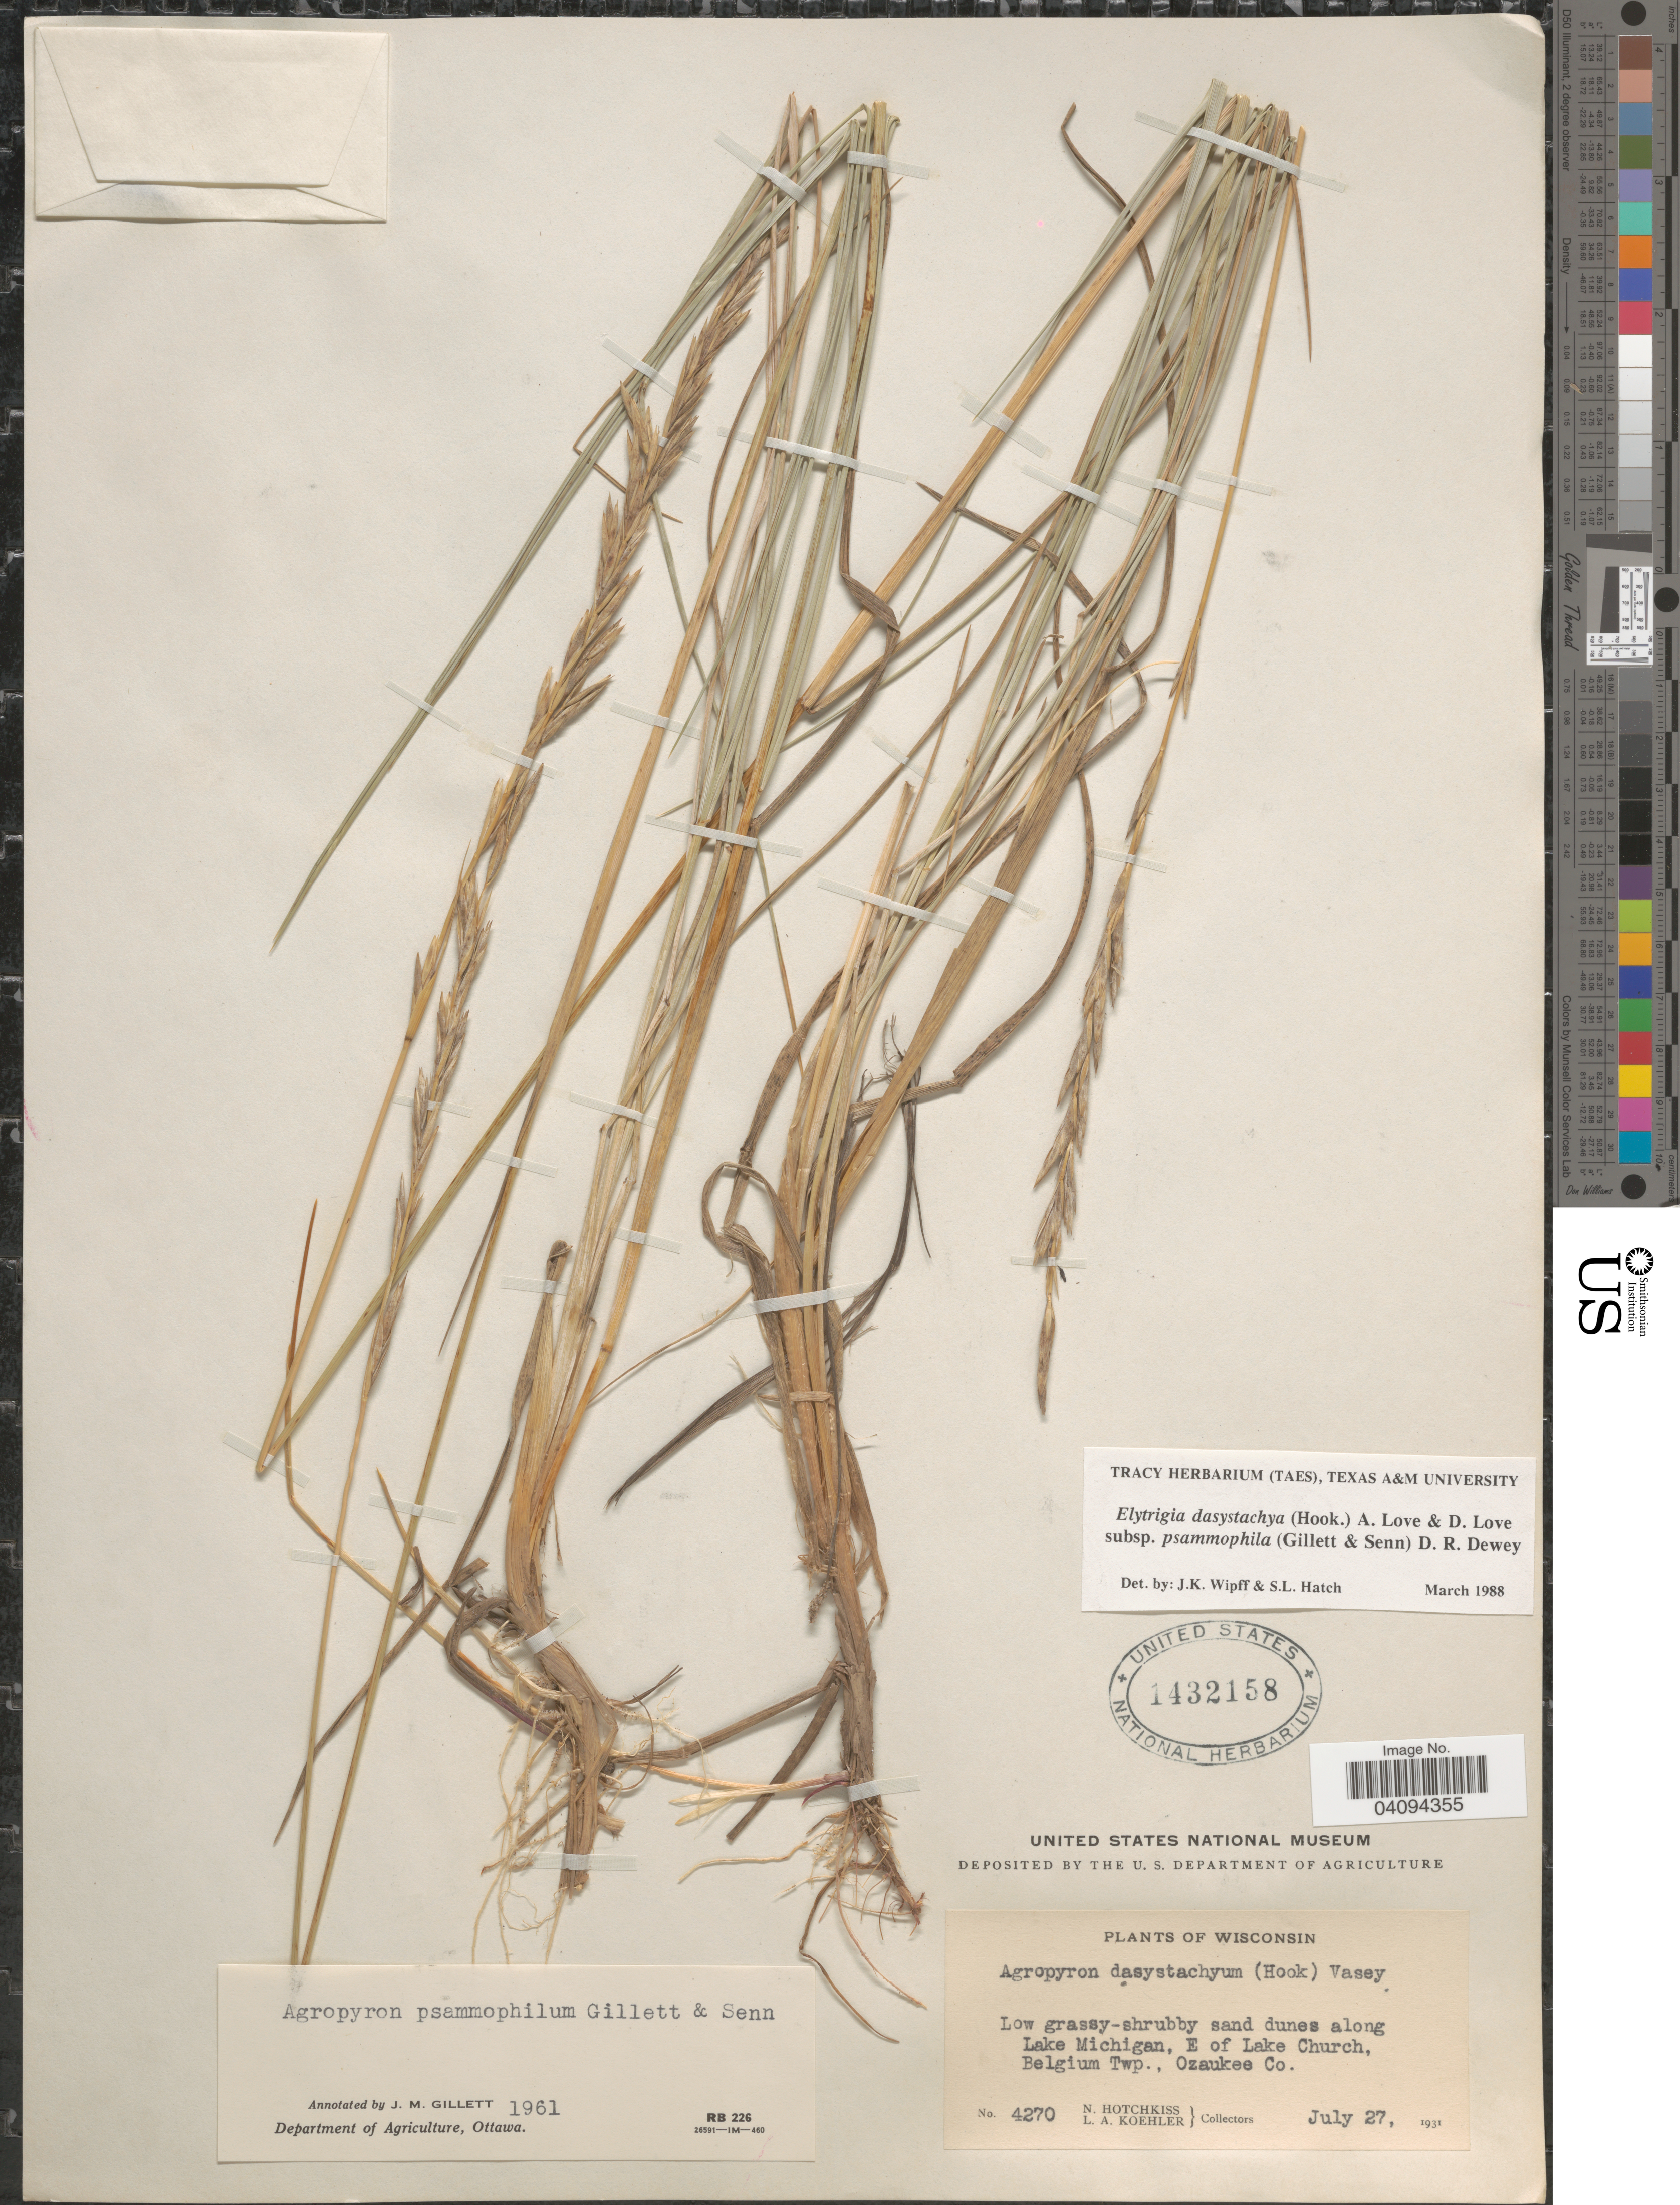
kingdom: Plantae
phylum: Tracheophyta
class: Liliopsida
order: Poales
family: Poaceae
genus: Elymus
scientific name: Elymus lanceolatus subsp. psammophilus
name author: (J.M. Gillett & H. Senn) Á. Löve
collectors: N. Hotchkiss & L. Koehler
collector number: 4270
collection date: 1931-07-27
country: United States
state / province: Wisconsin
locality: Low grassy-shrubby sand dunes along Lake Michigan, E of Lake Church, Belgium Twp., Ozaukee Co.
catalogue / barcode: US 1432158